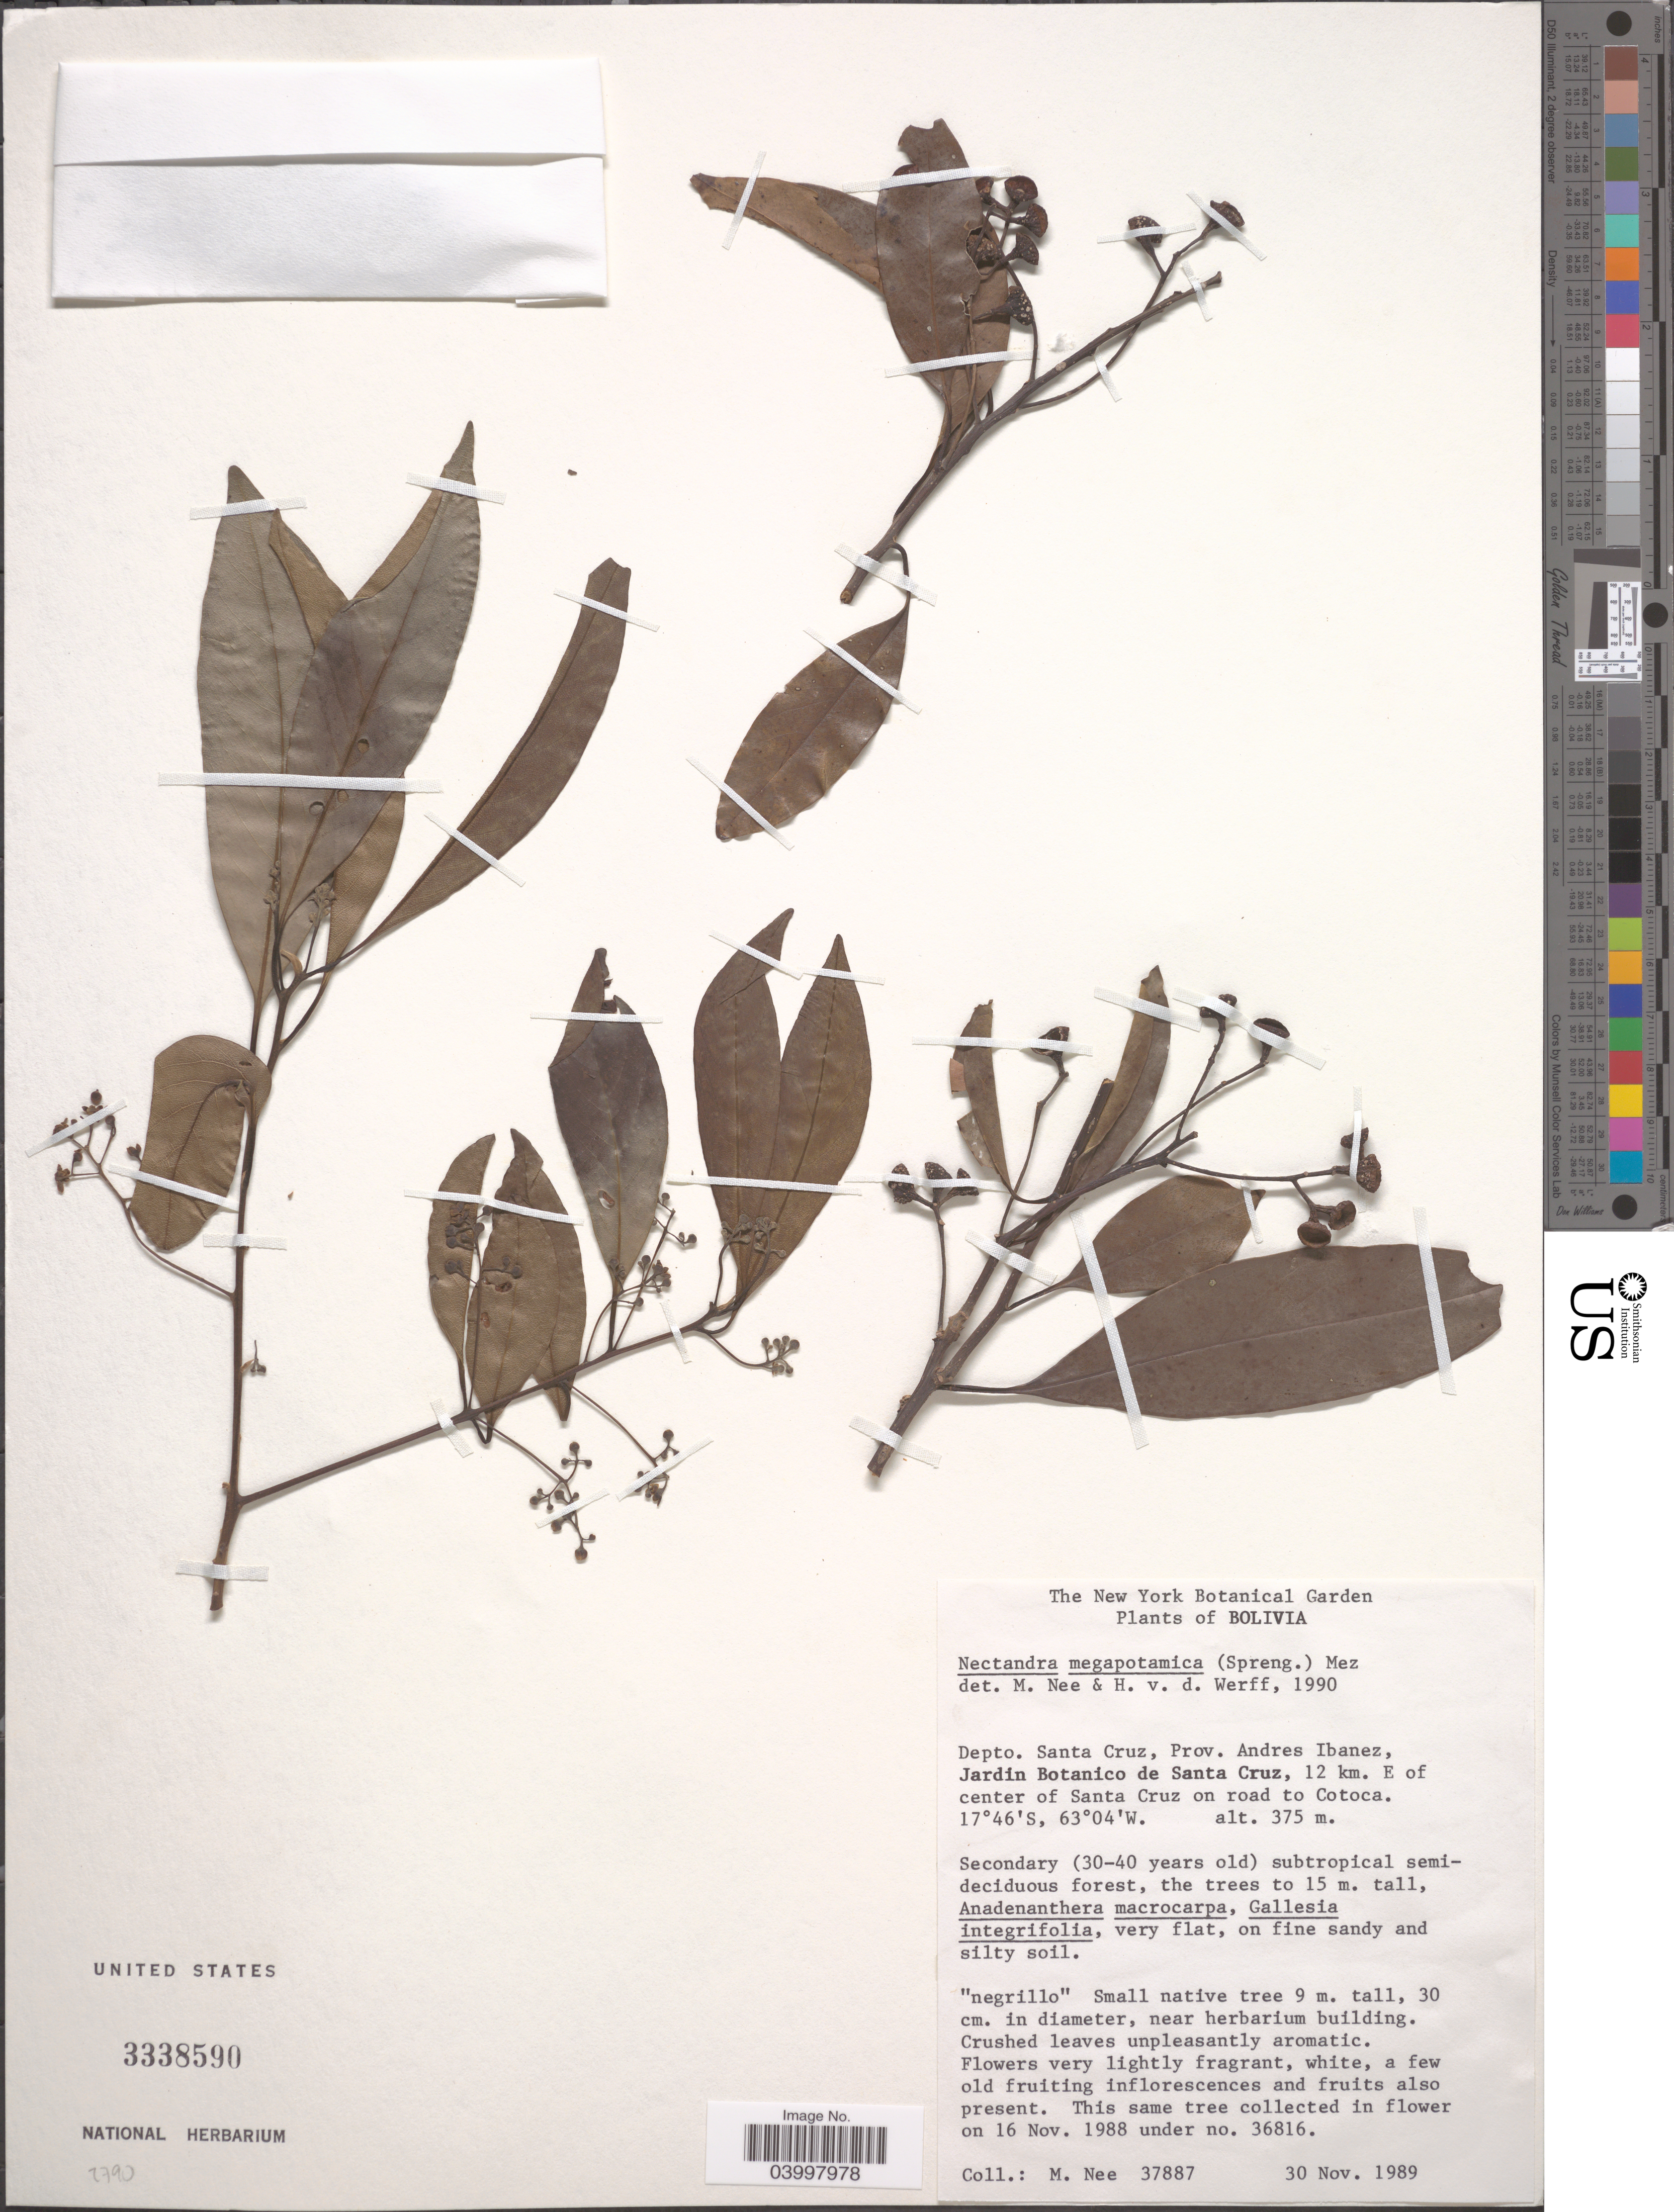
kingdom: Plantae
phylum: Tracheophyta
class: Magnoliopsida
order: Laurales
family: Lauraceae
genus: Nectandra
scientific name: Nectandra megapotamica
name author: Mez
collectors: M. Nee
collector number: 37887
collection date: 1989-11-30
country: Bolivia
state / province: Santa Cruz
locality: Depto. Santa Cruz, Prov. Andres Ibanez, Jardin Botanico de Santa Cruz, 12 km. E of center of Santa Cruz on road to Cotoca.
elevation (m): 375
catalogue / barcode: US 3338590